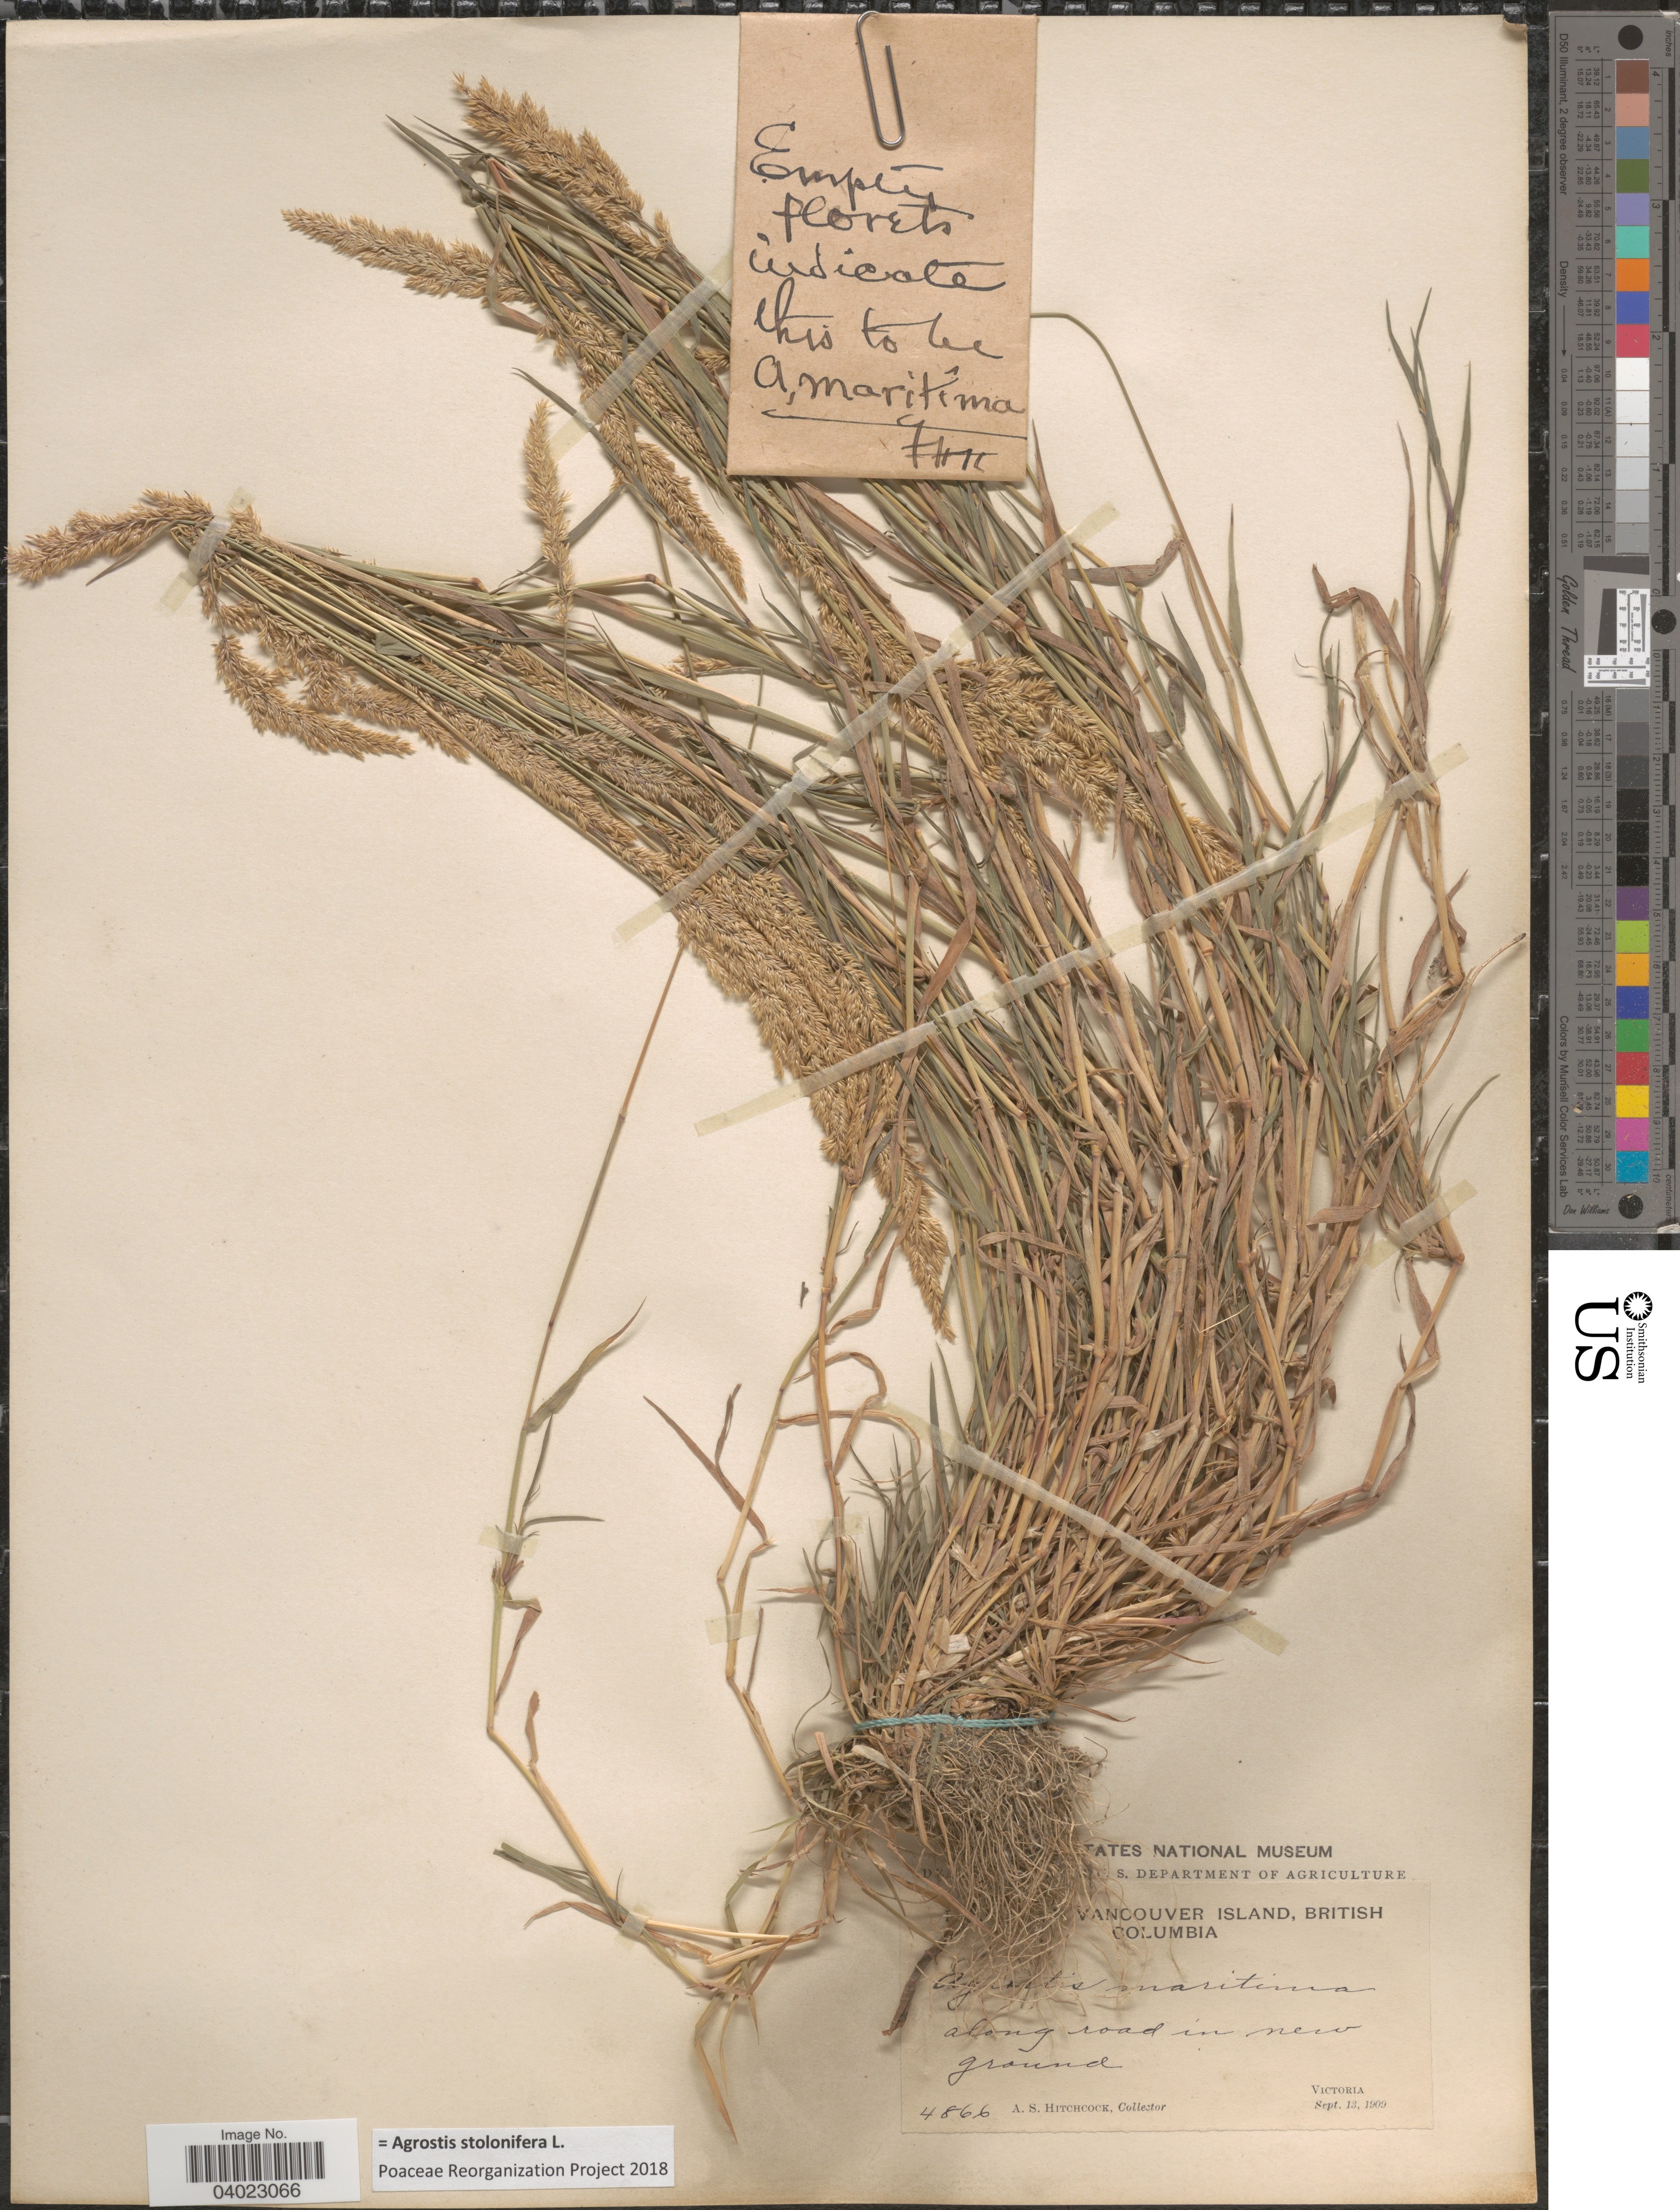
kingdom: Plantae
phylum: Tracheophyta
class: Liliopsida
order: Poales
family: Poaceae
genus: Agrostis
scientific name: Agrostis stolonifera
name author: L.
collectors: A. S. Hitchcock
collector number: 4866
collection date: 1909-09-13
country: Canada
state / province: British Columbia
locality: Vancouver Island. Along road in new ground. Victoria.